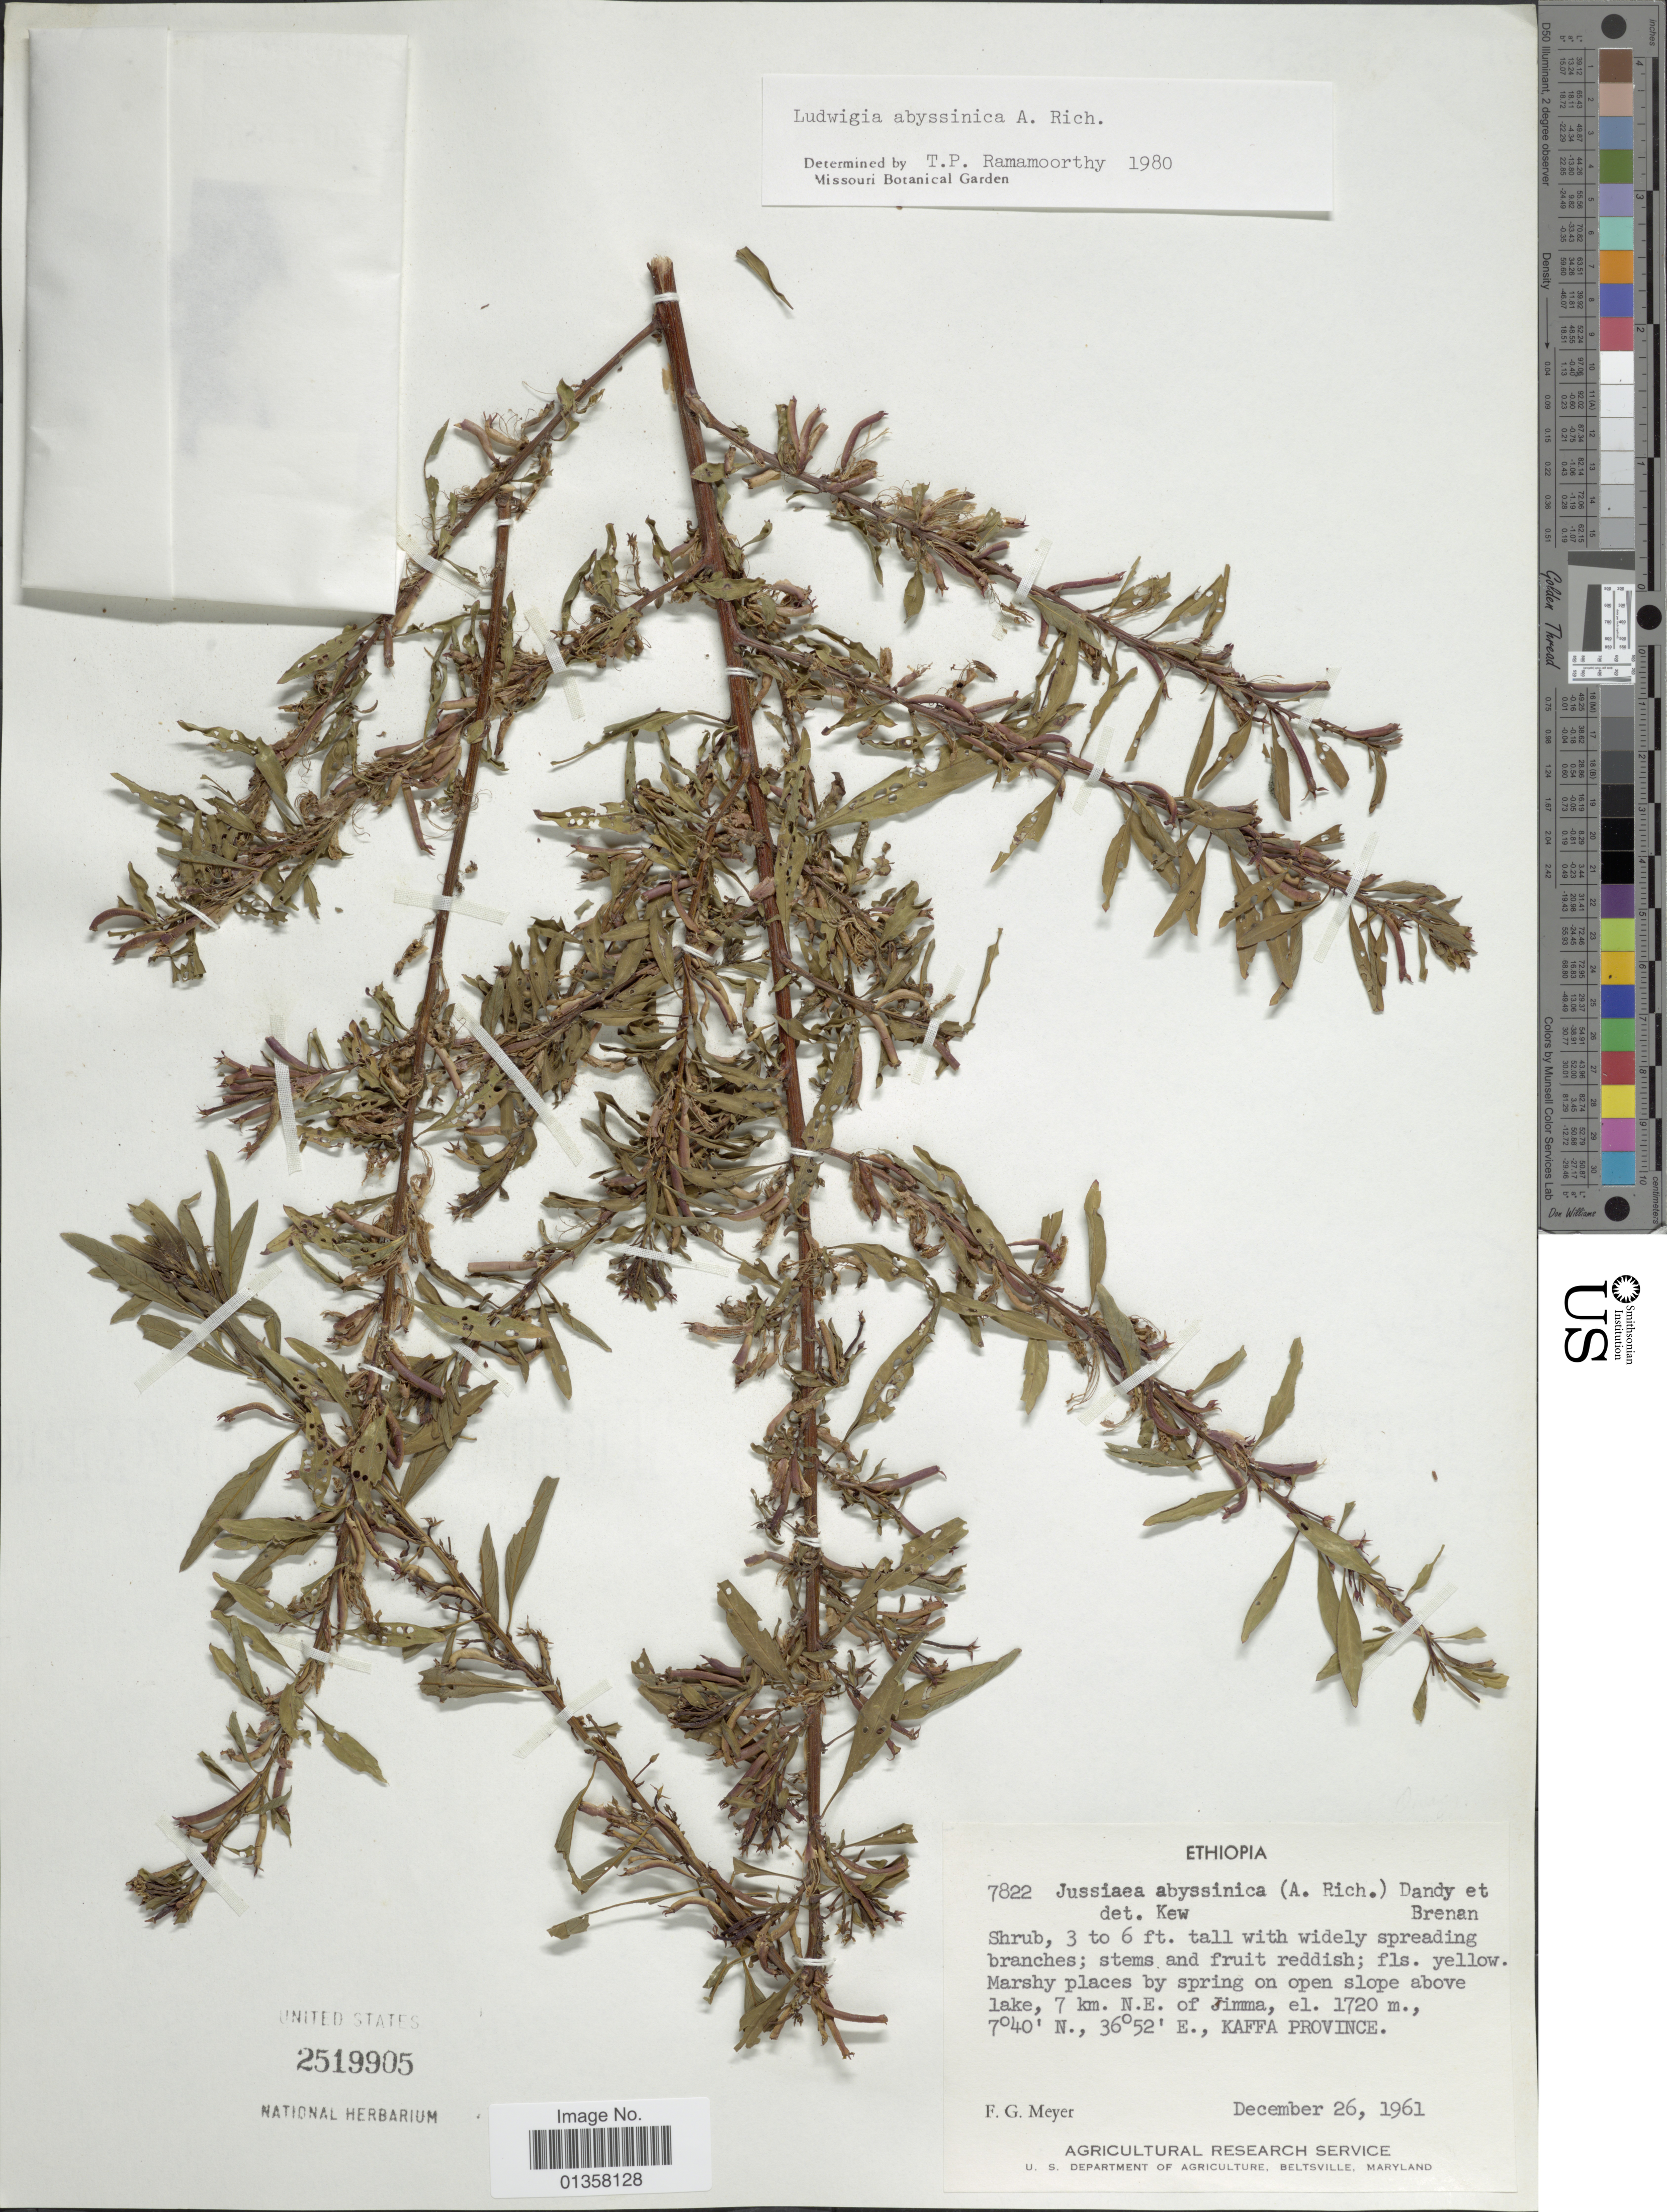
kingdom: Plantae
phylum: Tracheophyta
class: Magnoliopsida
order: Myrtales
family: Onagraceae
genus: Ludwigia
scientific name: Ludwigia abyssinica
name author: A. Rich.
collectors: F. G. Meyer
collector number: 7822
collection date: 1961-12-26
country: Ethiopia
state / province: Southern Nations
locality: Above lake, 7 km. N.E. of Jimma, Kaffa Province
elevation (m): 1720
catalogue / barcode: US 2519905